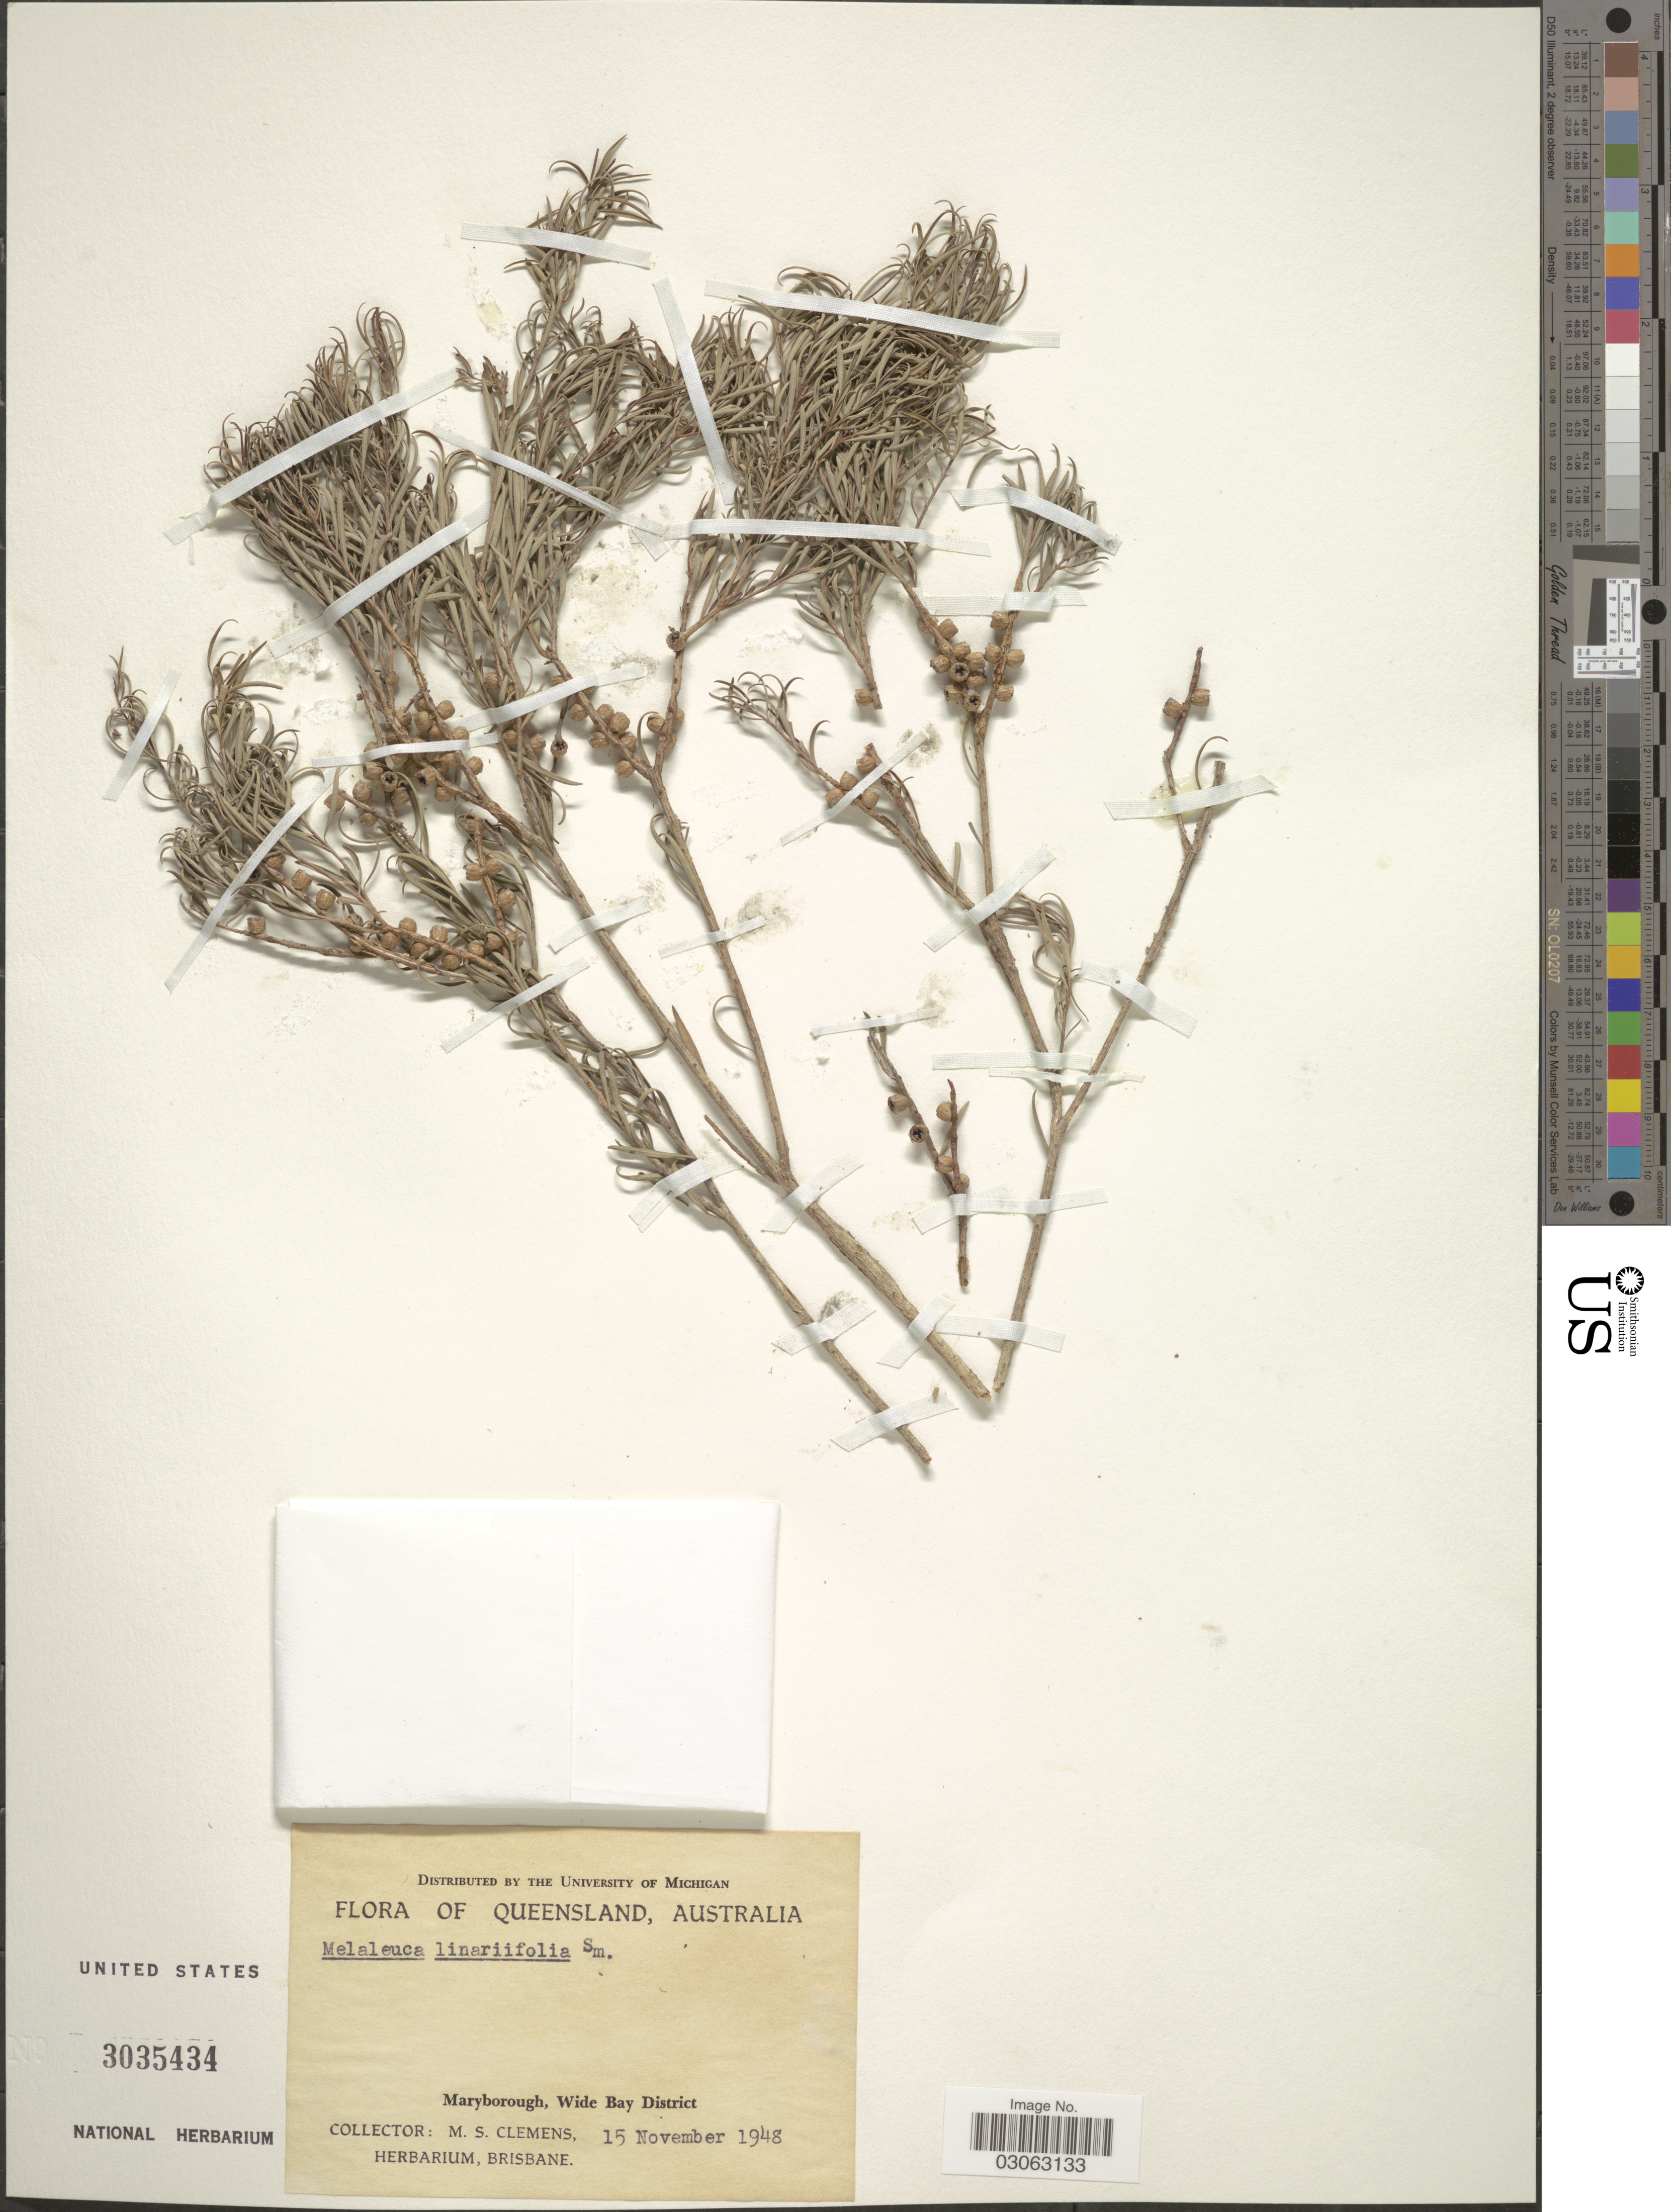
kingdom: Plantae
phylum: Tracheophyta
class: Magnoliopsida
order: Myrtales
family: Myrtaceae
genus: Melaleuca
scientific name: Melaleuca linariifolia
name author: Sm.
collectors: M. S. Clemens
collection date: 1948-11-15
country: Australia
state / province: Queensland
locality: Maryborough, Wide Bay District.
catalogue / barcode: US 3035434